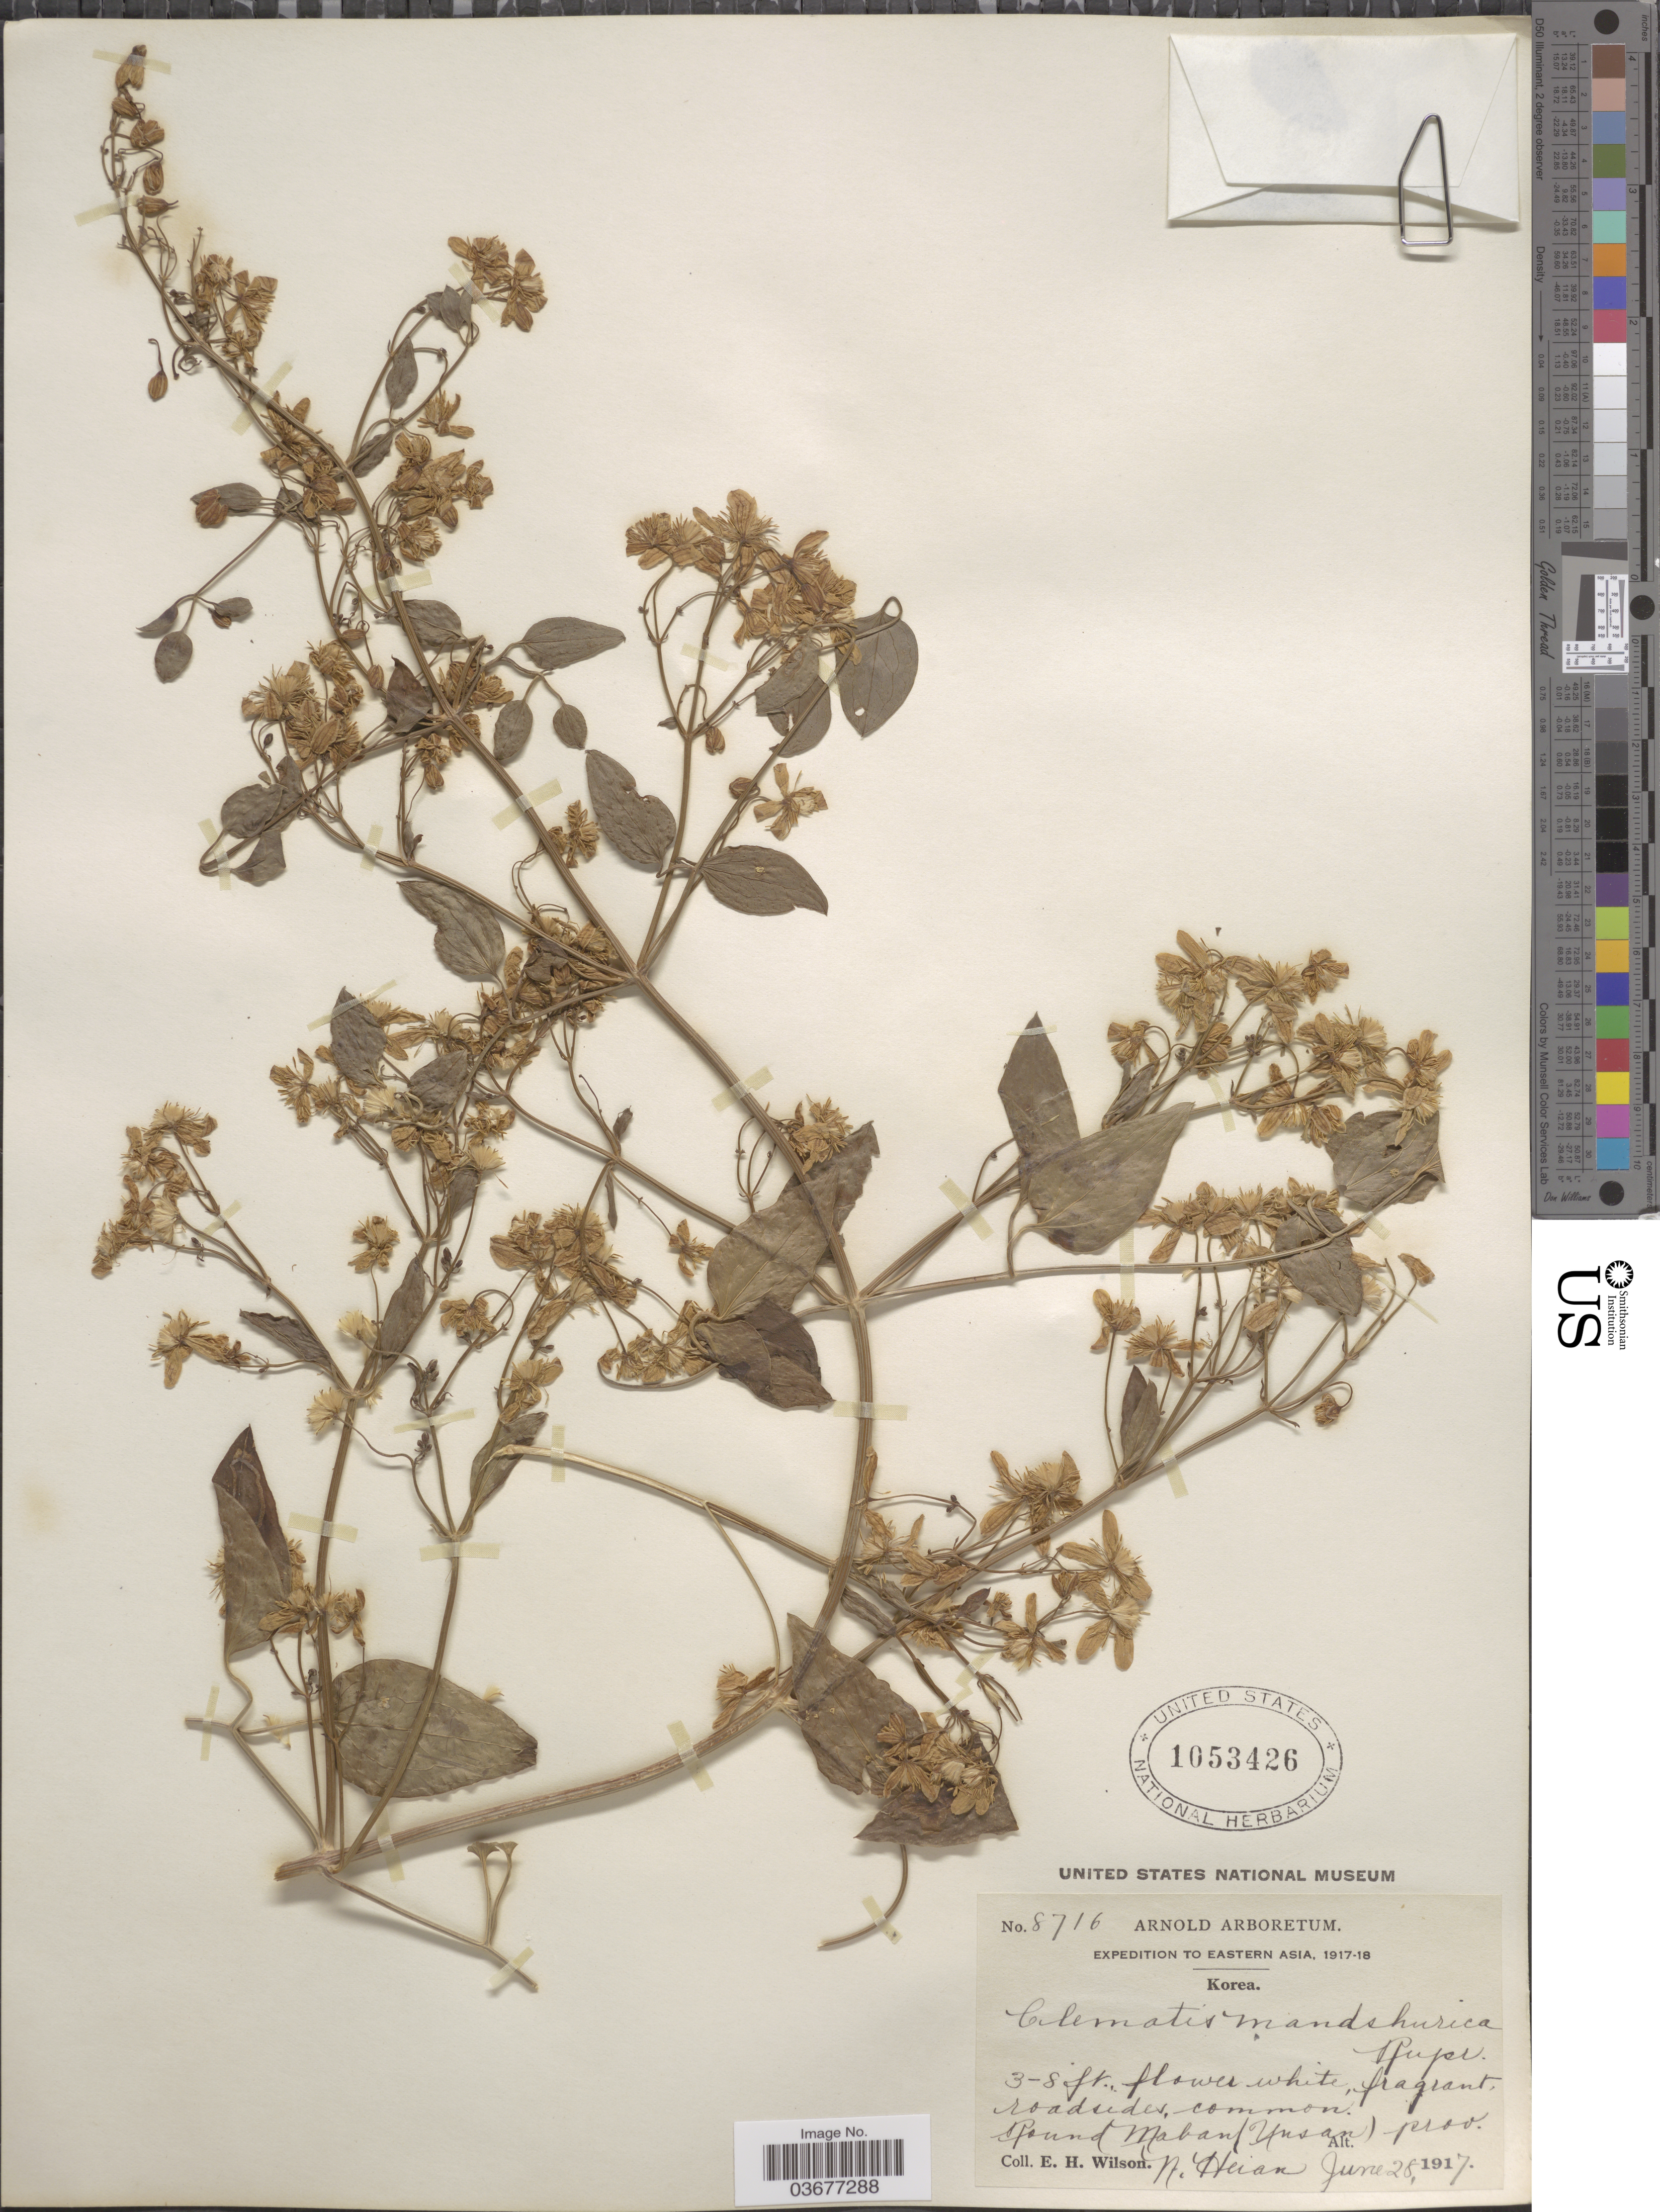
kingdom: Plantae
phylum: Tracheophyta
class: Magnoliopsida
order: Ranunculales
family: Ranunculaceae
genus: Clematis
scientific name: Clematis mandshurica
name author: Rupr.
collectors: E. Wilson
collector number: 8716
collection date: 1917-06-28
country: North Korea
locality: Eastern Asia. Korea. Round Maban (Yusan) prov. N. Heinan.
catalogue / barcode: US 1053426